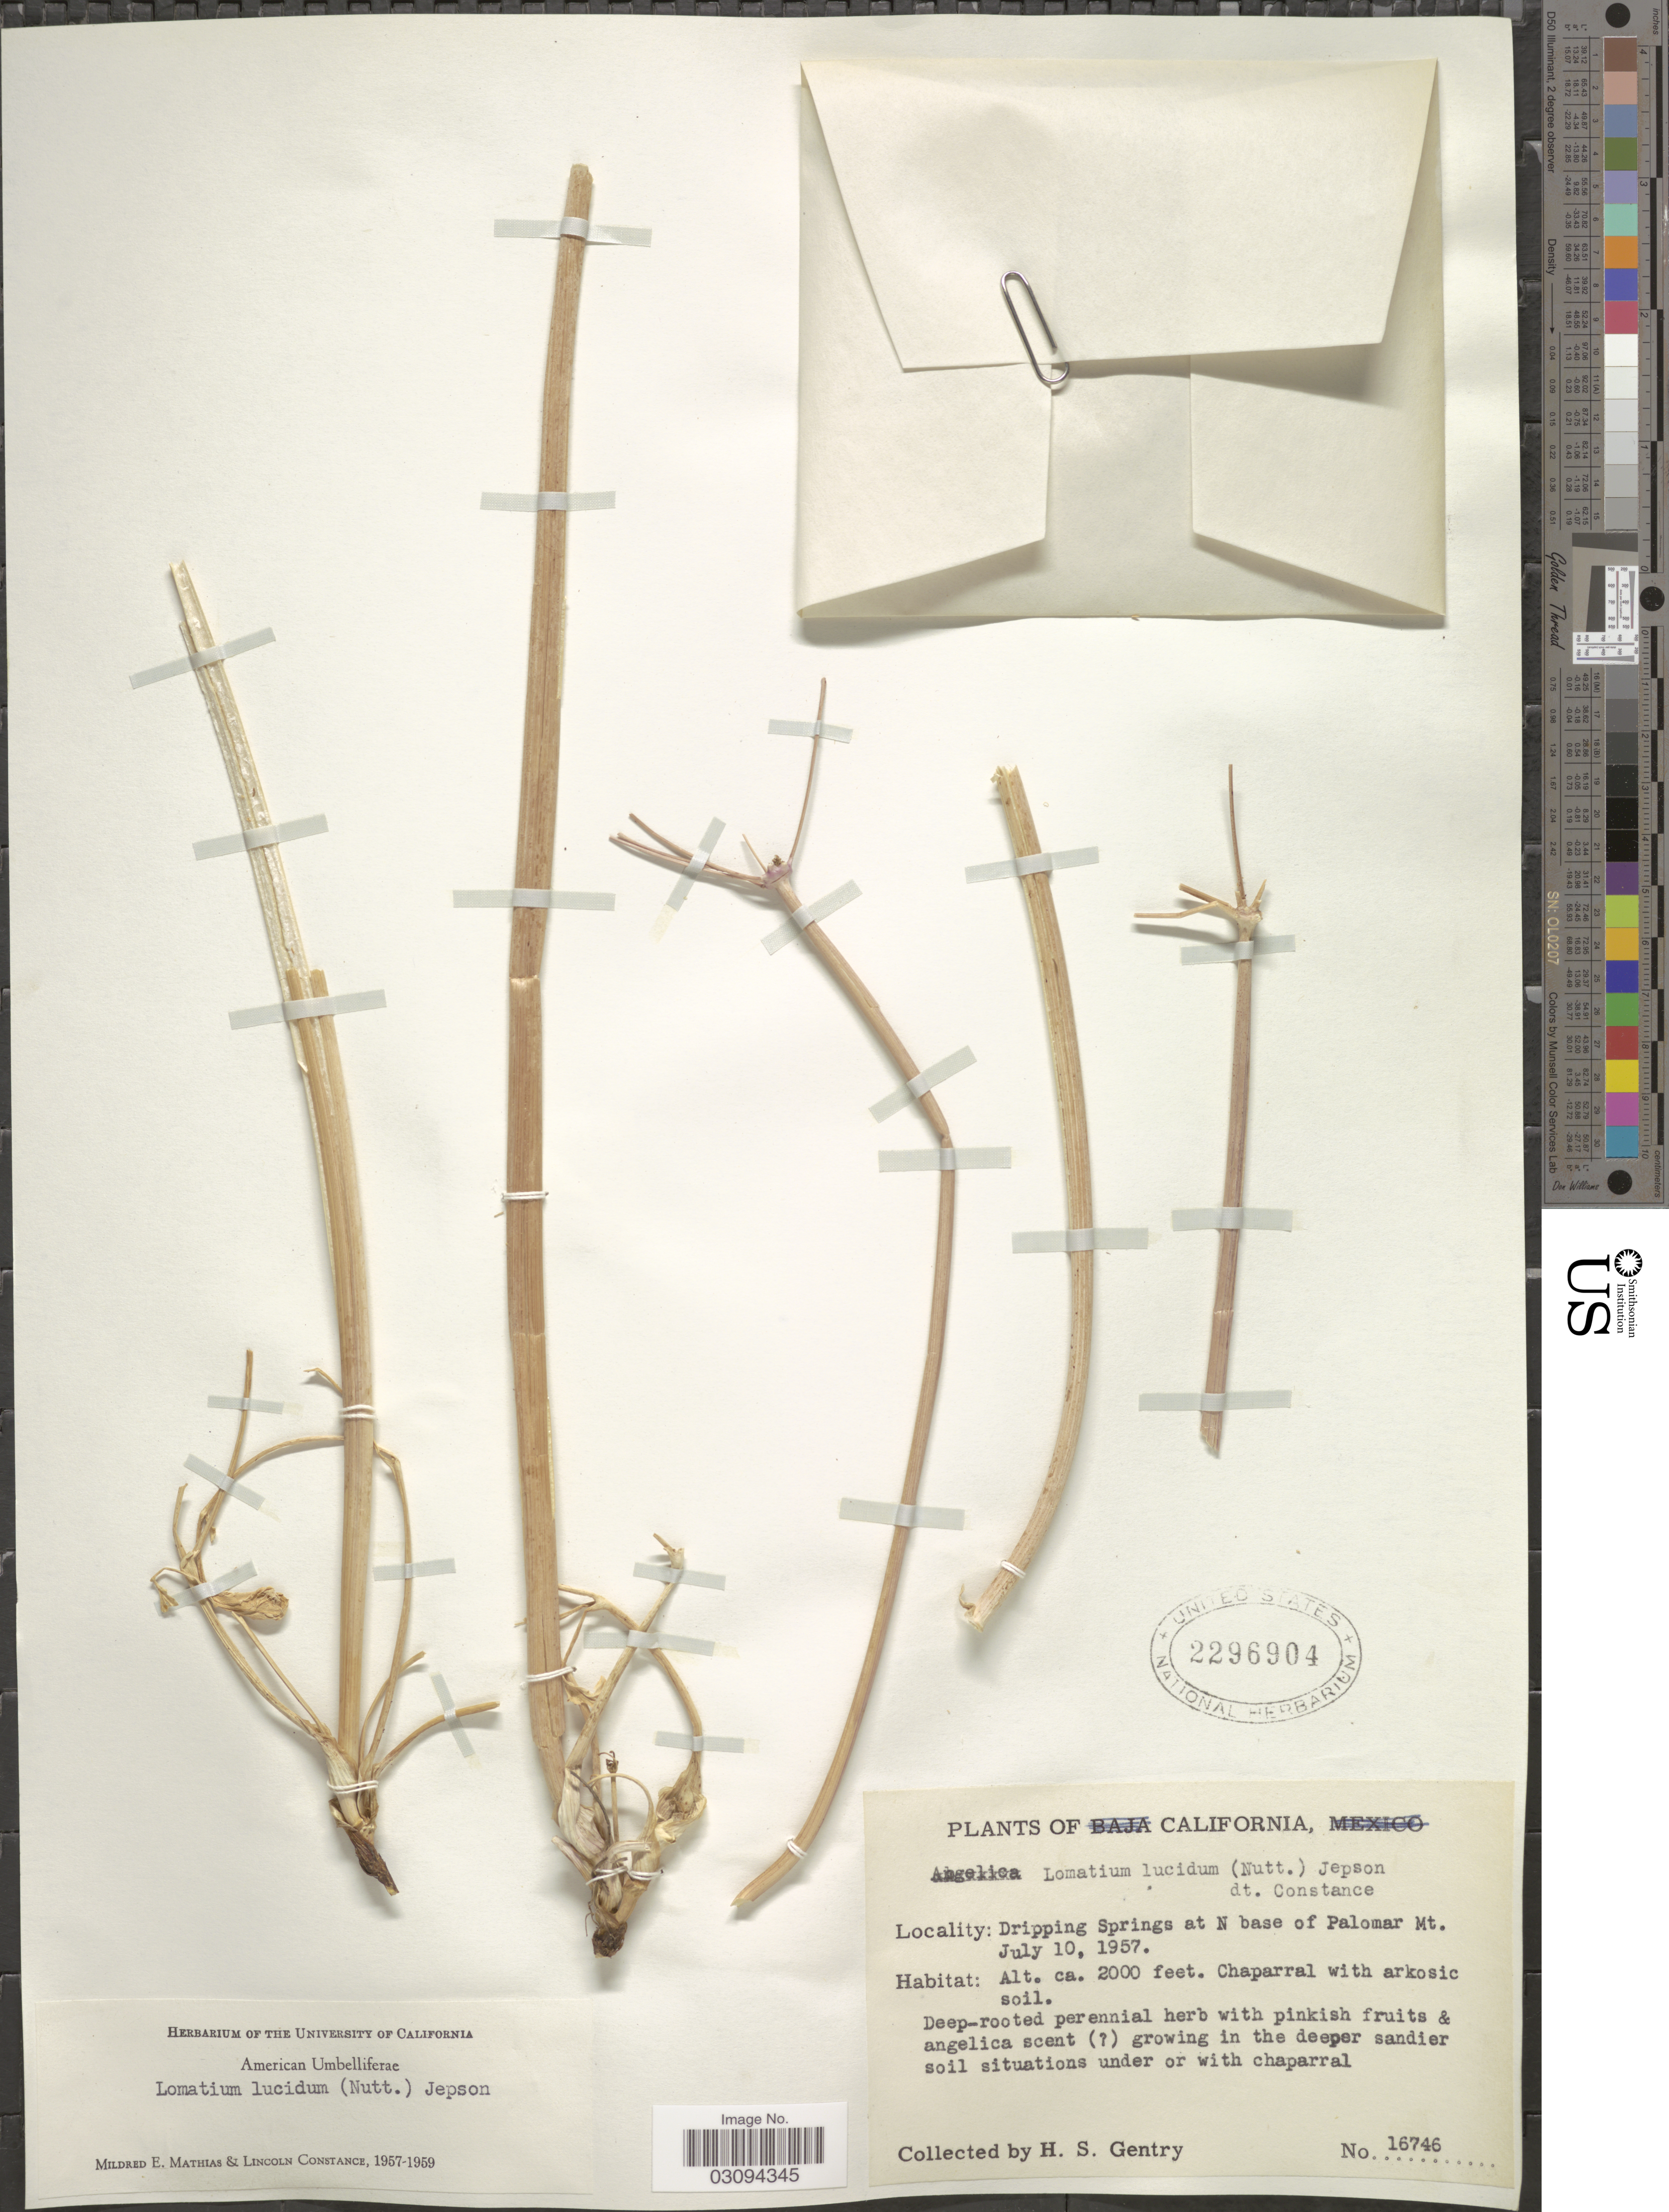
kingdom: Plantae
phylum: Tracheophyta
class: Magnoliopsida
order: Apiales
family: Apiaceae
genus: Lomatium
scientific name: Lomatium lucidum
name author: (Nutt. ex Torr. & A. Gray) Jeps.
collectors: H. S. Gentry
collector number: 16746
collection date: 1957-07-10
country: United States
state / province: California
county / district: San Diego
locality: Dripping Springs at N base of Palomar Mt.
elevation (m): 610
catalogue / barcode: US 2296904